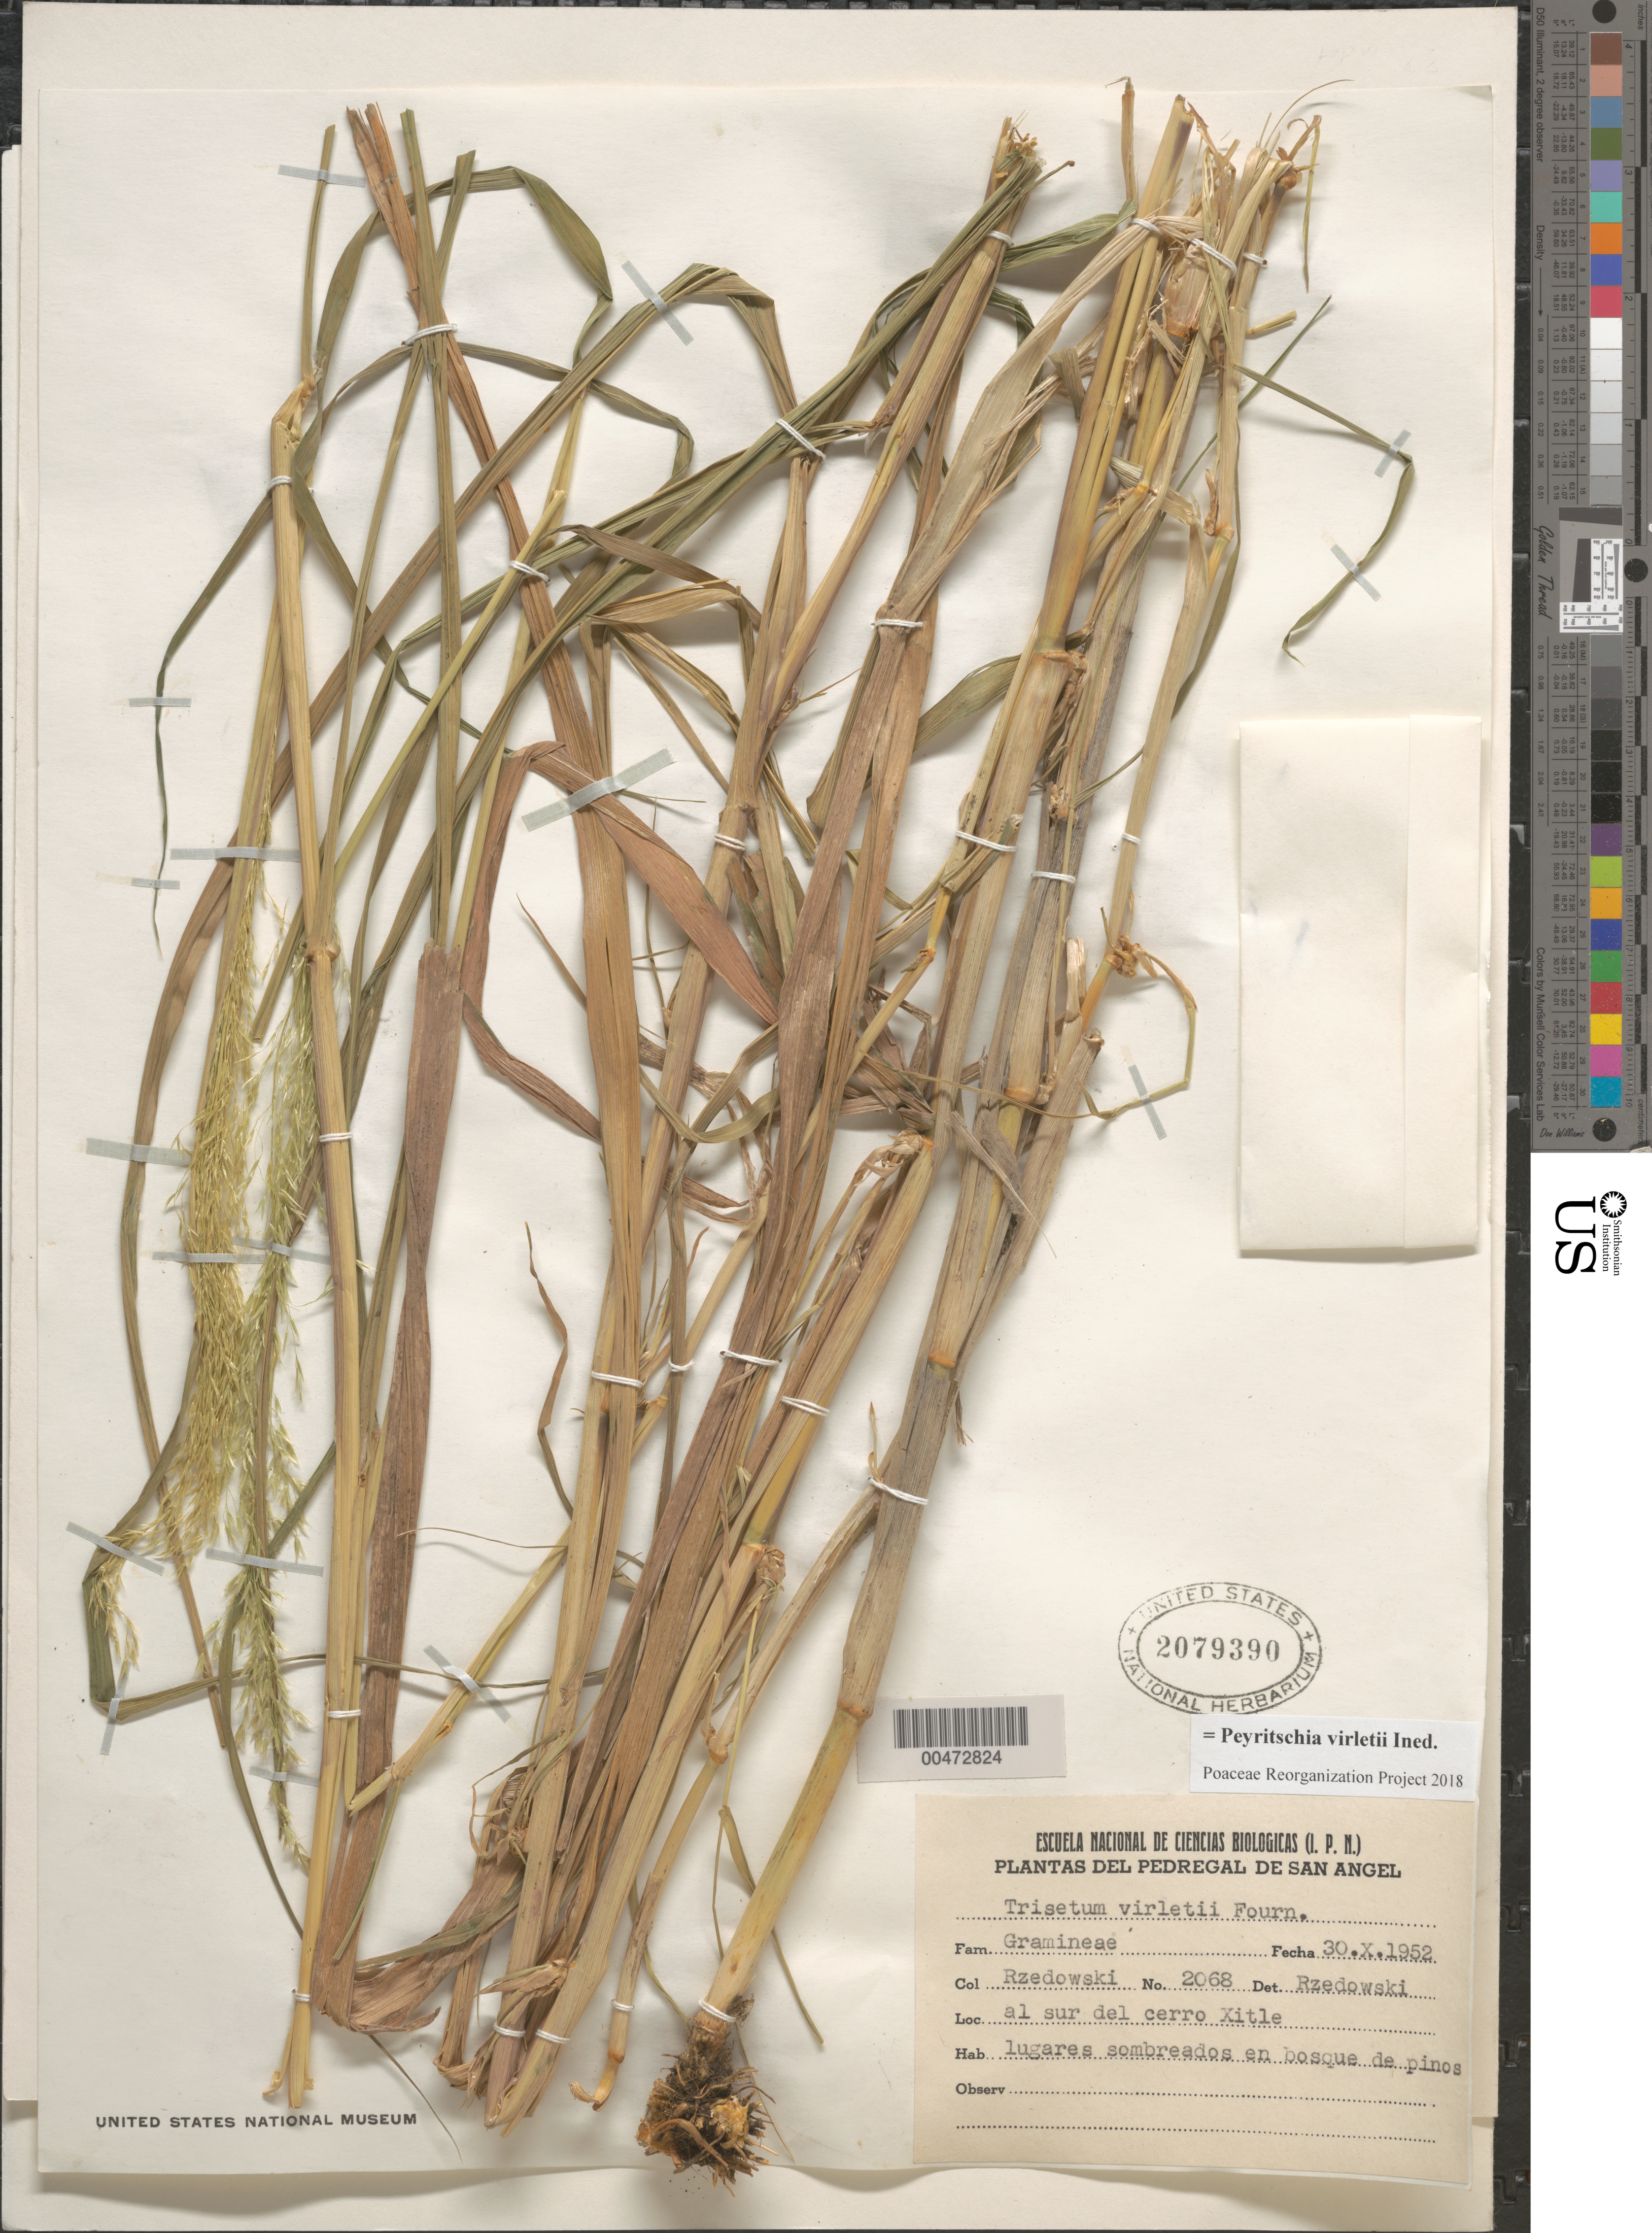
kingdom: Plantae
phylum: Tracheophyta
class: Liliopsida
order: Poales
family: Poaceae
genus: Peyritschia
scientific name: Peyritschia virletii ined.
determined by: Poaceae Reorganization Project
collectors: J. Rzedowski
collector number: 2068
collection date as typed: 30 Oct 1952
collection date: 1952-10-30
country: Mexico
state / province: Distrito Federal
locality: Pedregal de San Angel, S of Xitla hill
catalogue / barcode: US 2079390